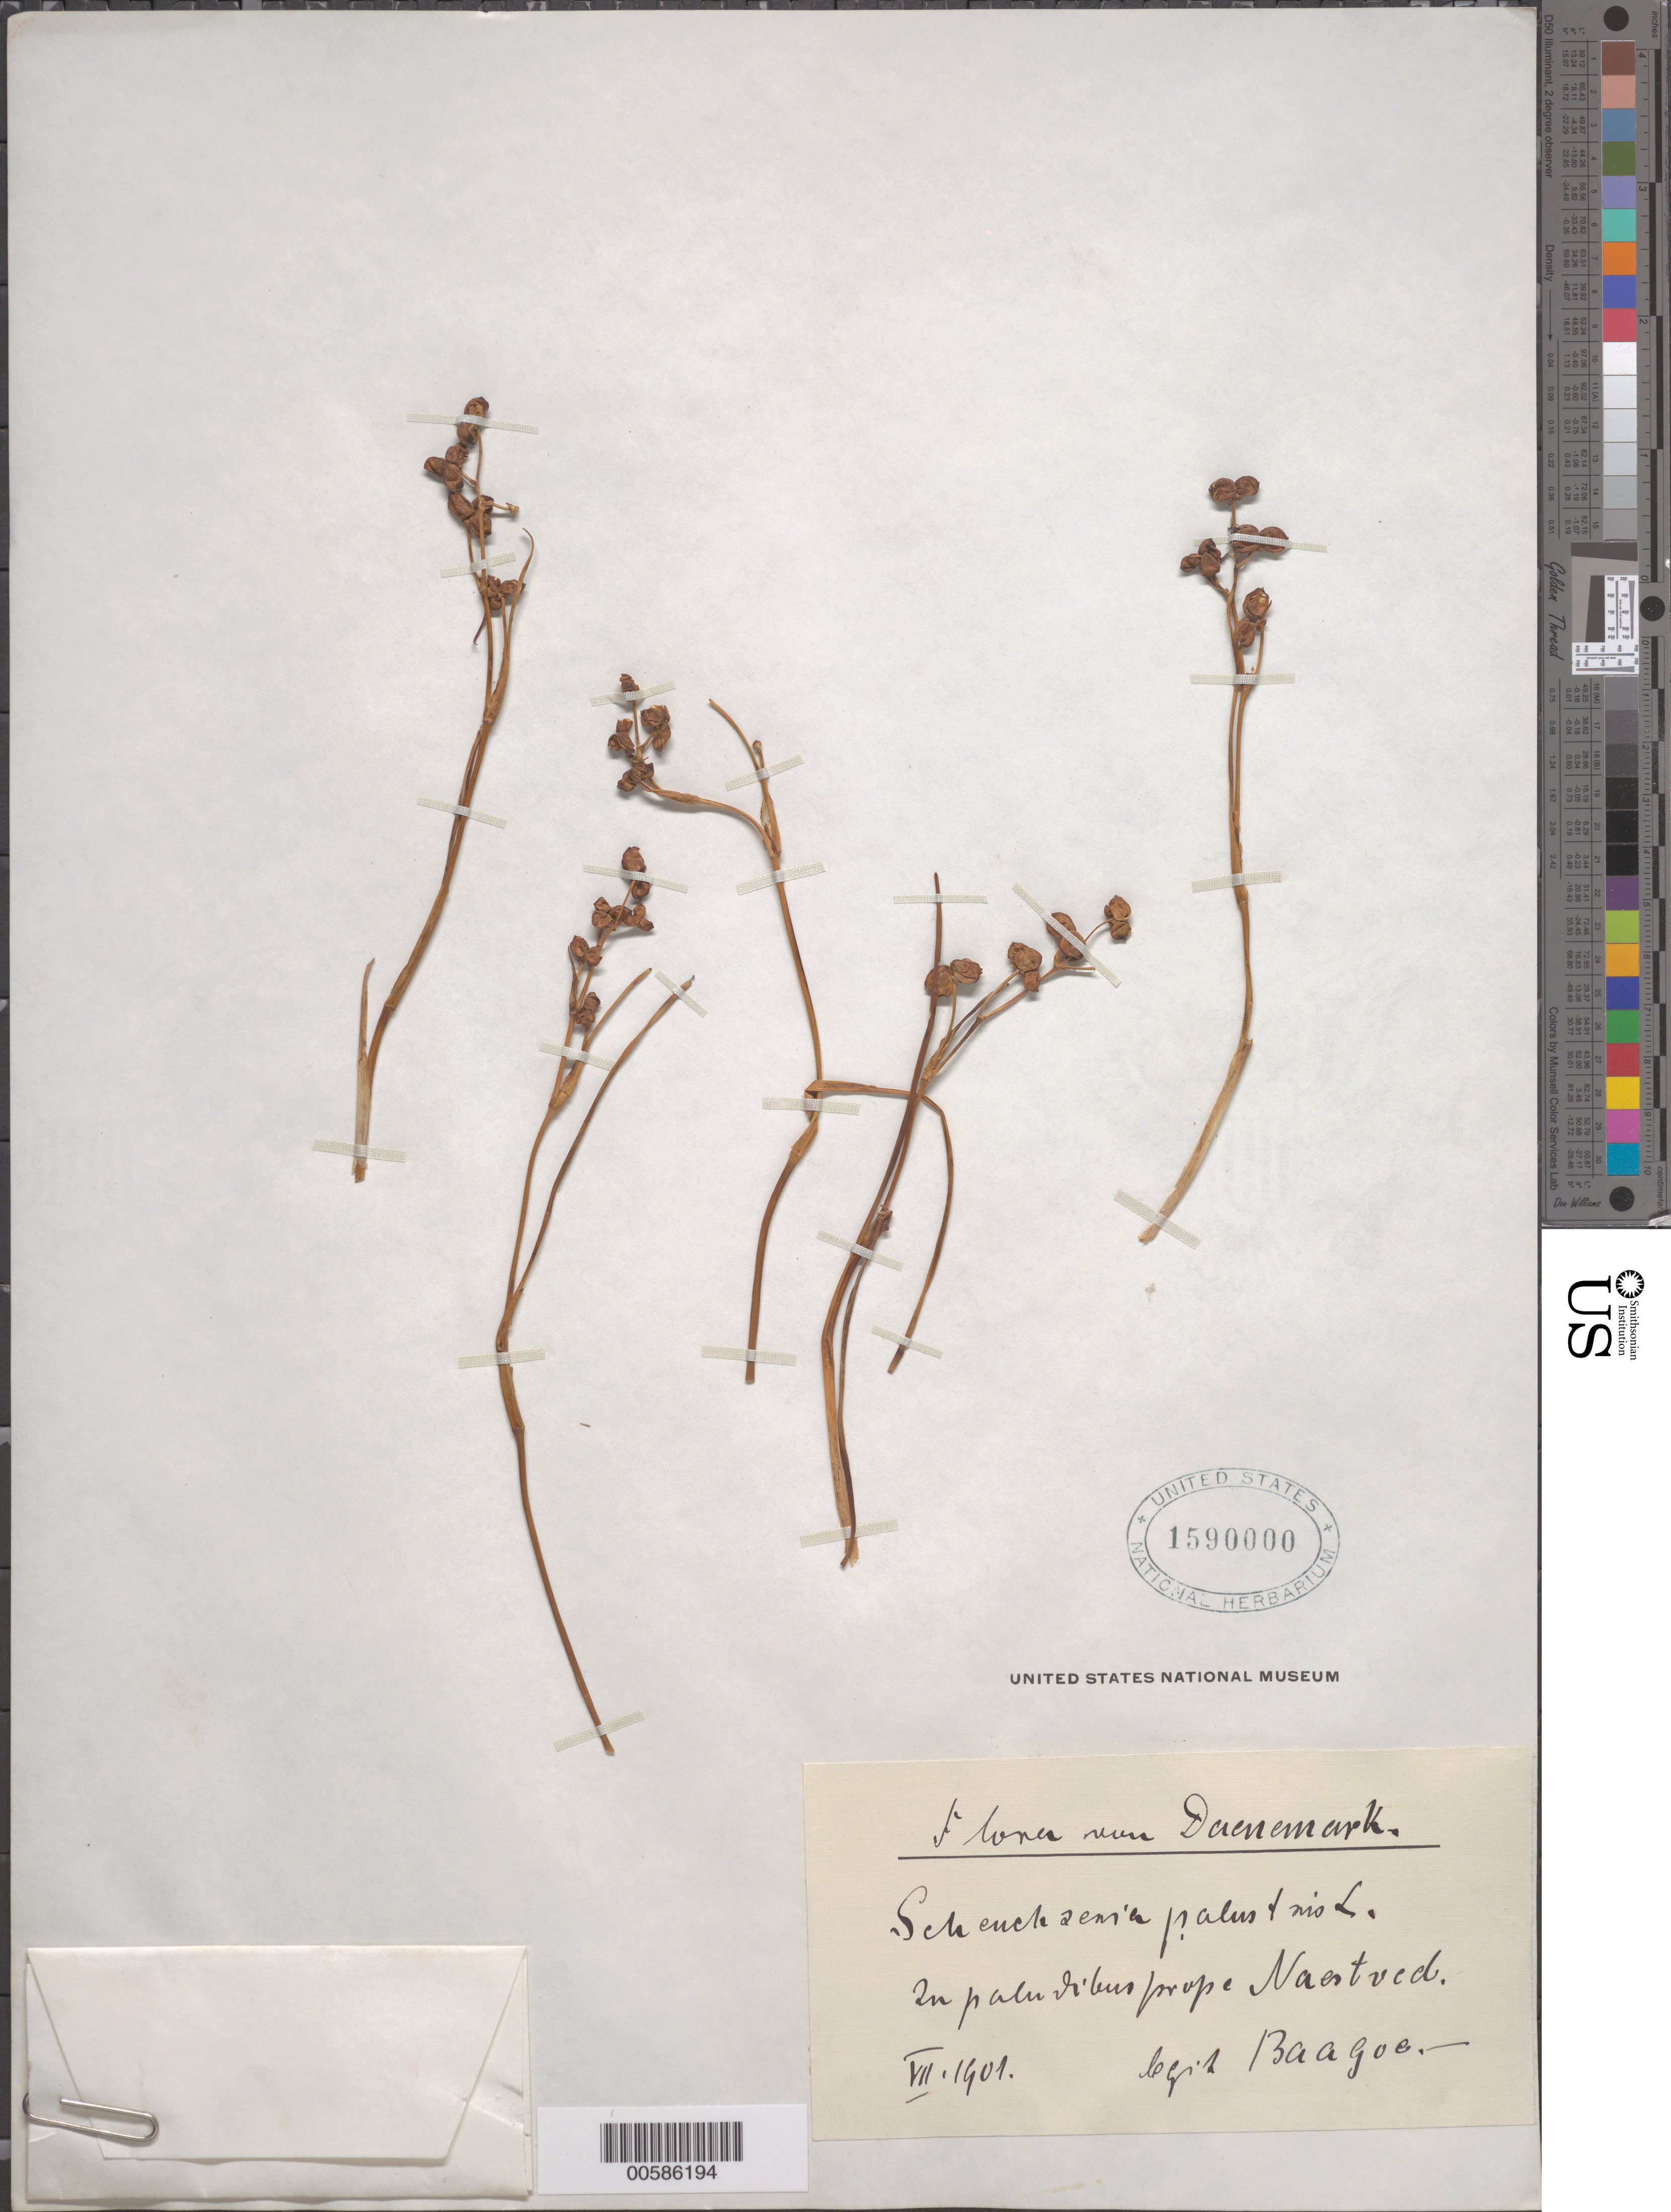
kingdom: Plantae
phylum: Tracheophyta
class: Liliopsida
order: Alismatales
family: Scheuchzeriaceae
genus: Scheuchzeria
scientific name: Scheuchzeria palustris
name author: L.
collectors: -. Baagoe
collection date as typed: Jul 1901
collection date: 1901-07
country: Denmark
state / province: Sjæland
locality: Storstrøm. Near Naetved [Næstved?]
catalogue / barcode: US 1590000